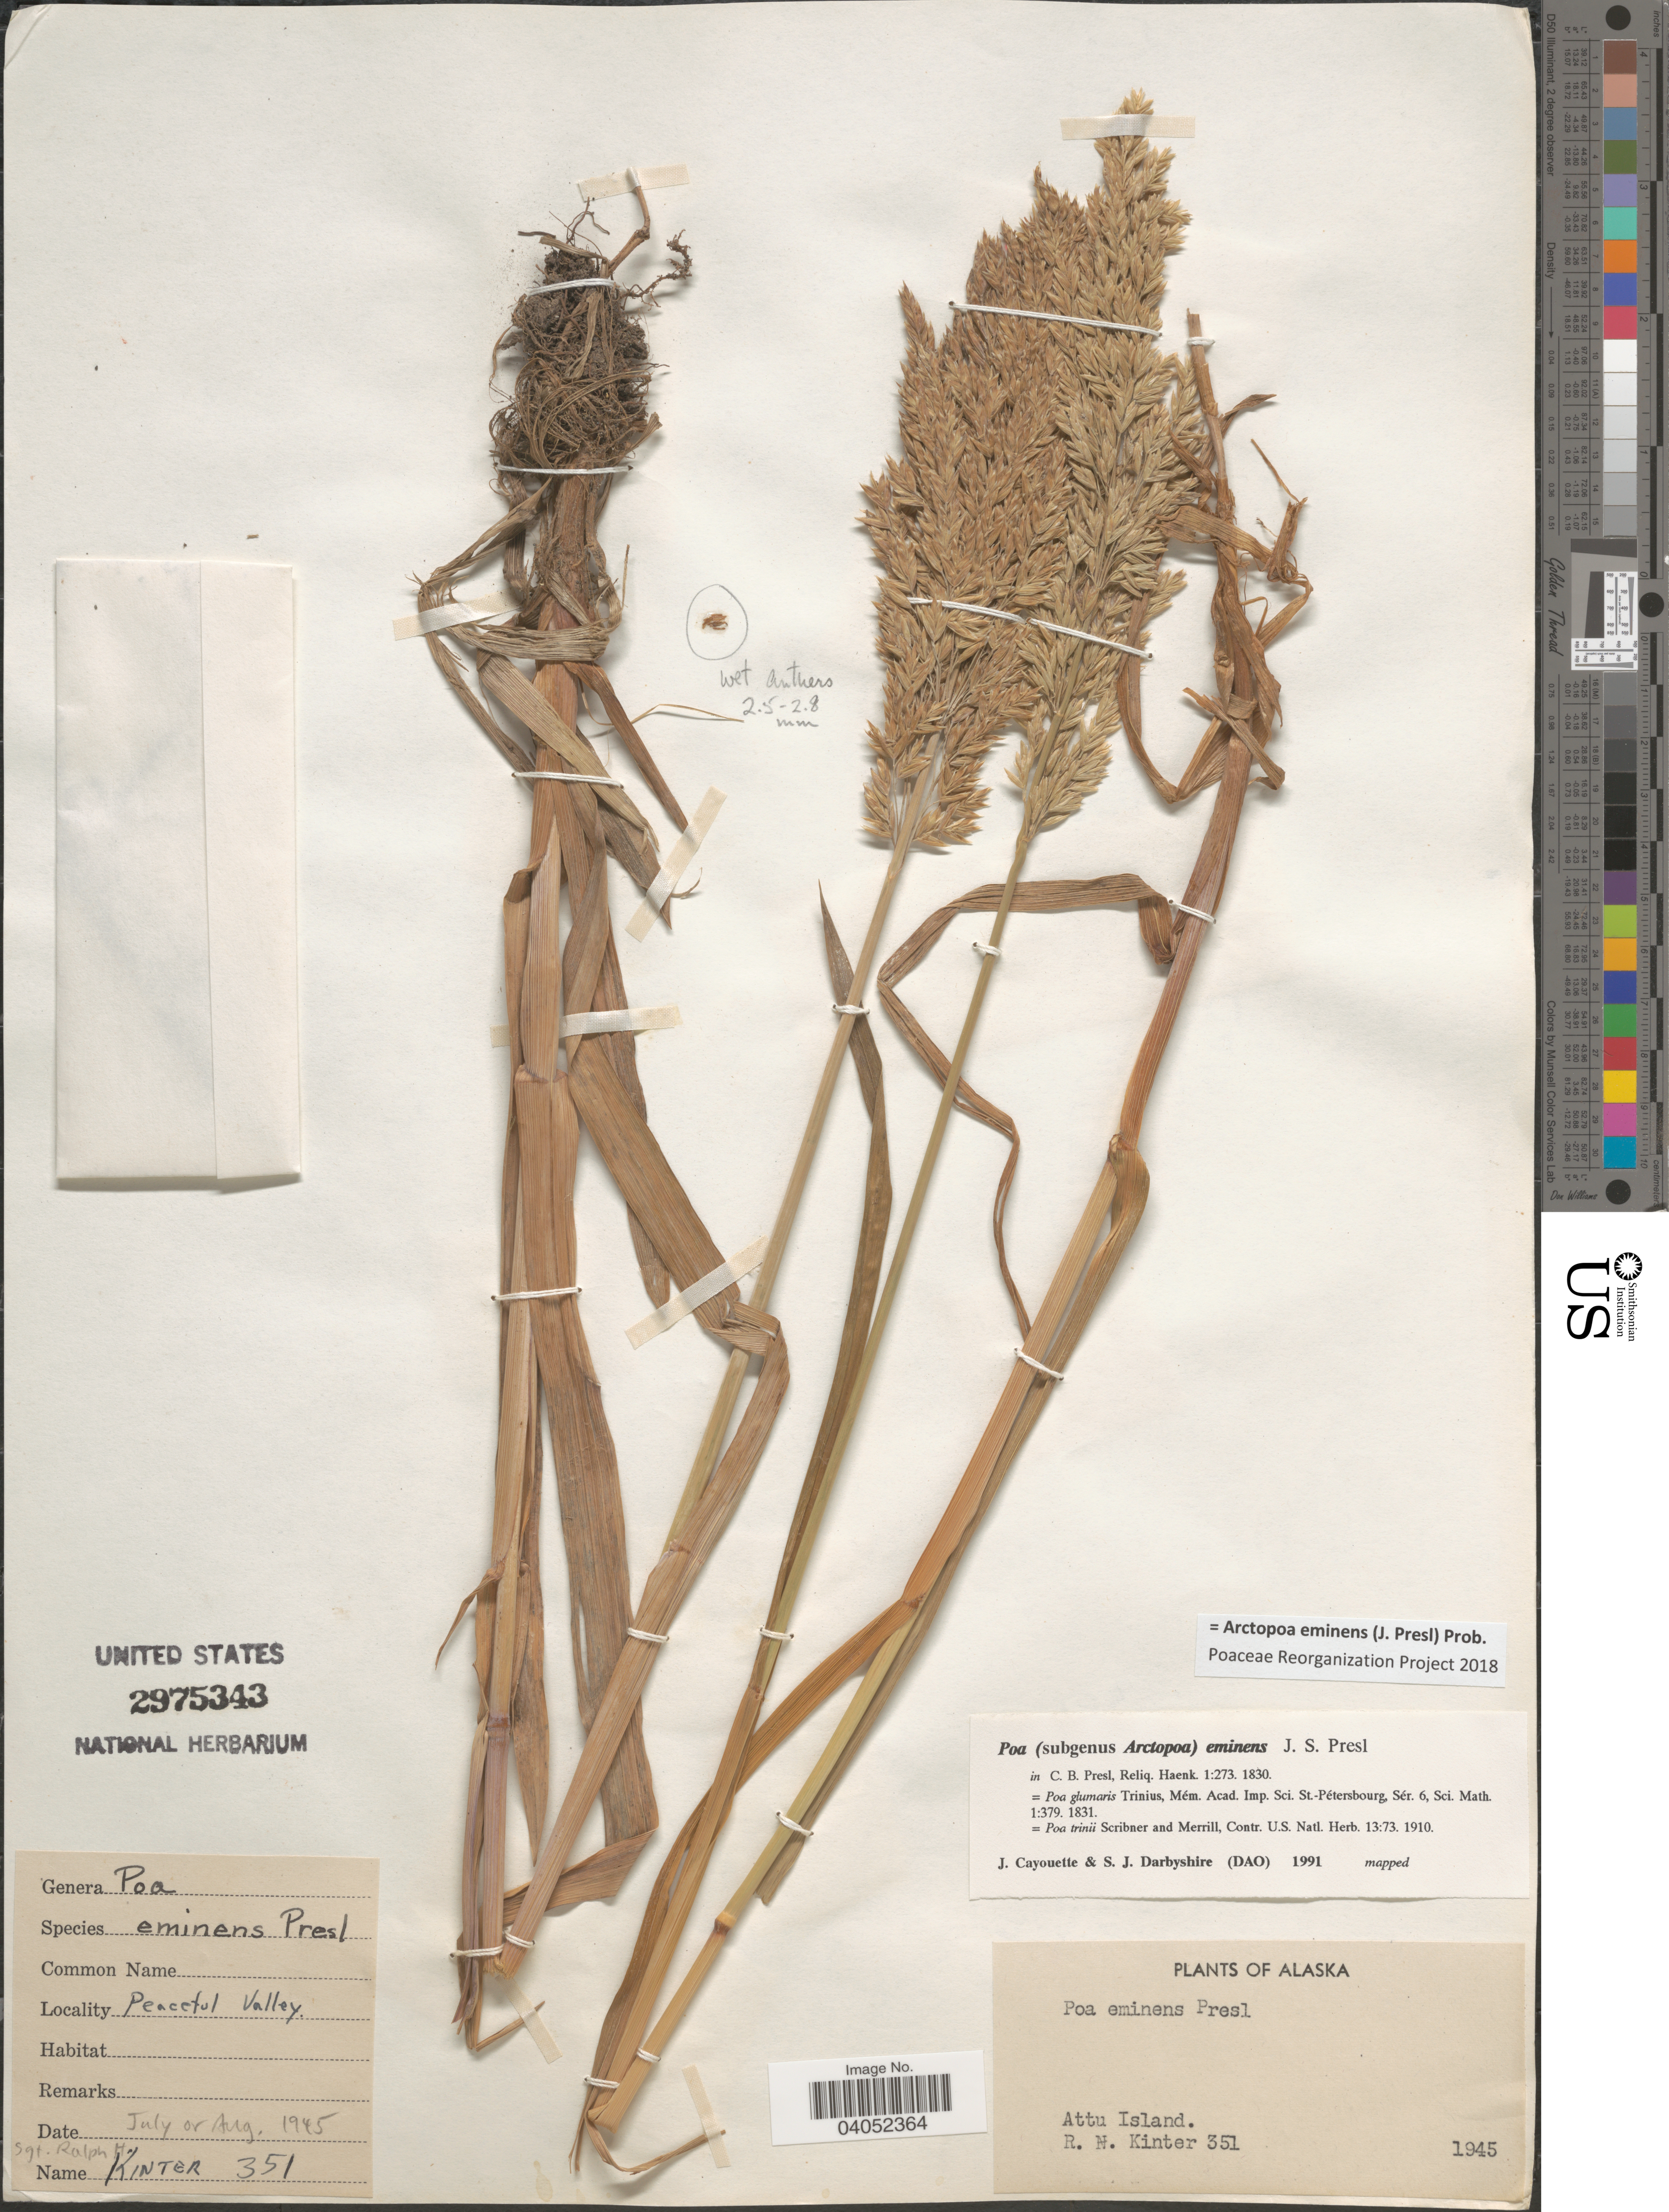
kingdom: Plantae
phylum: Tracheophyta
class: Liliopsida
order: Poales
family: Poaceae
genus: Arctopoa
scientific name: Arctopoa eminens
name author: (J. Presl) Prob.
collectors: R. Kinter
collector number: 351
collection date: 1945-07/1945-08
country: United States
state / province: Alaska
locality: Peaceful Valley. Attu Island.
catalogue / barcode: US 2975343